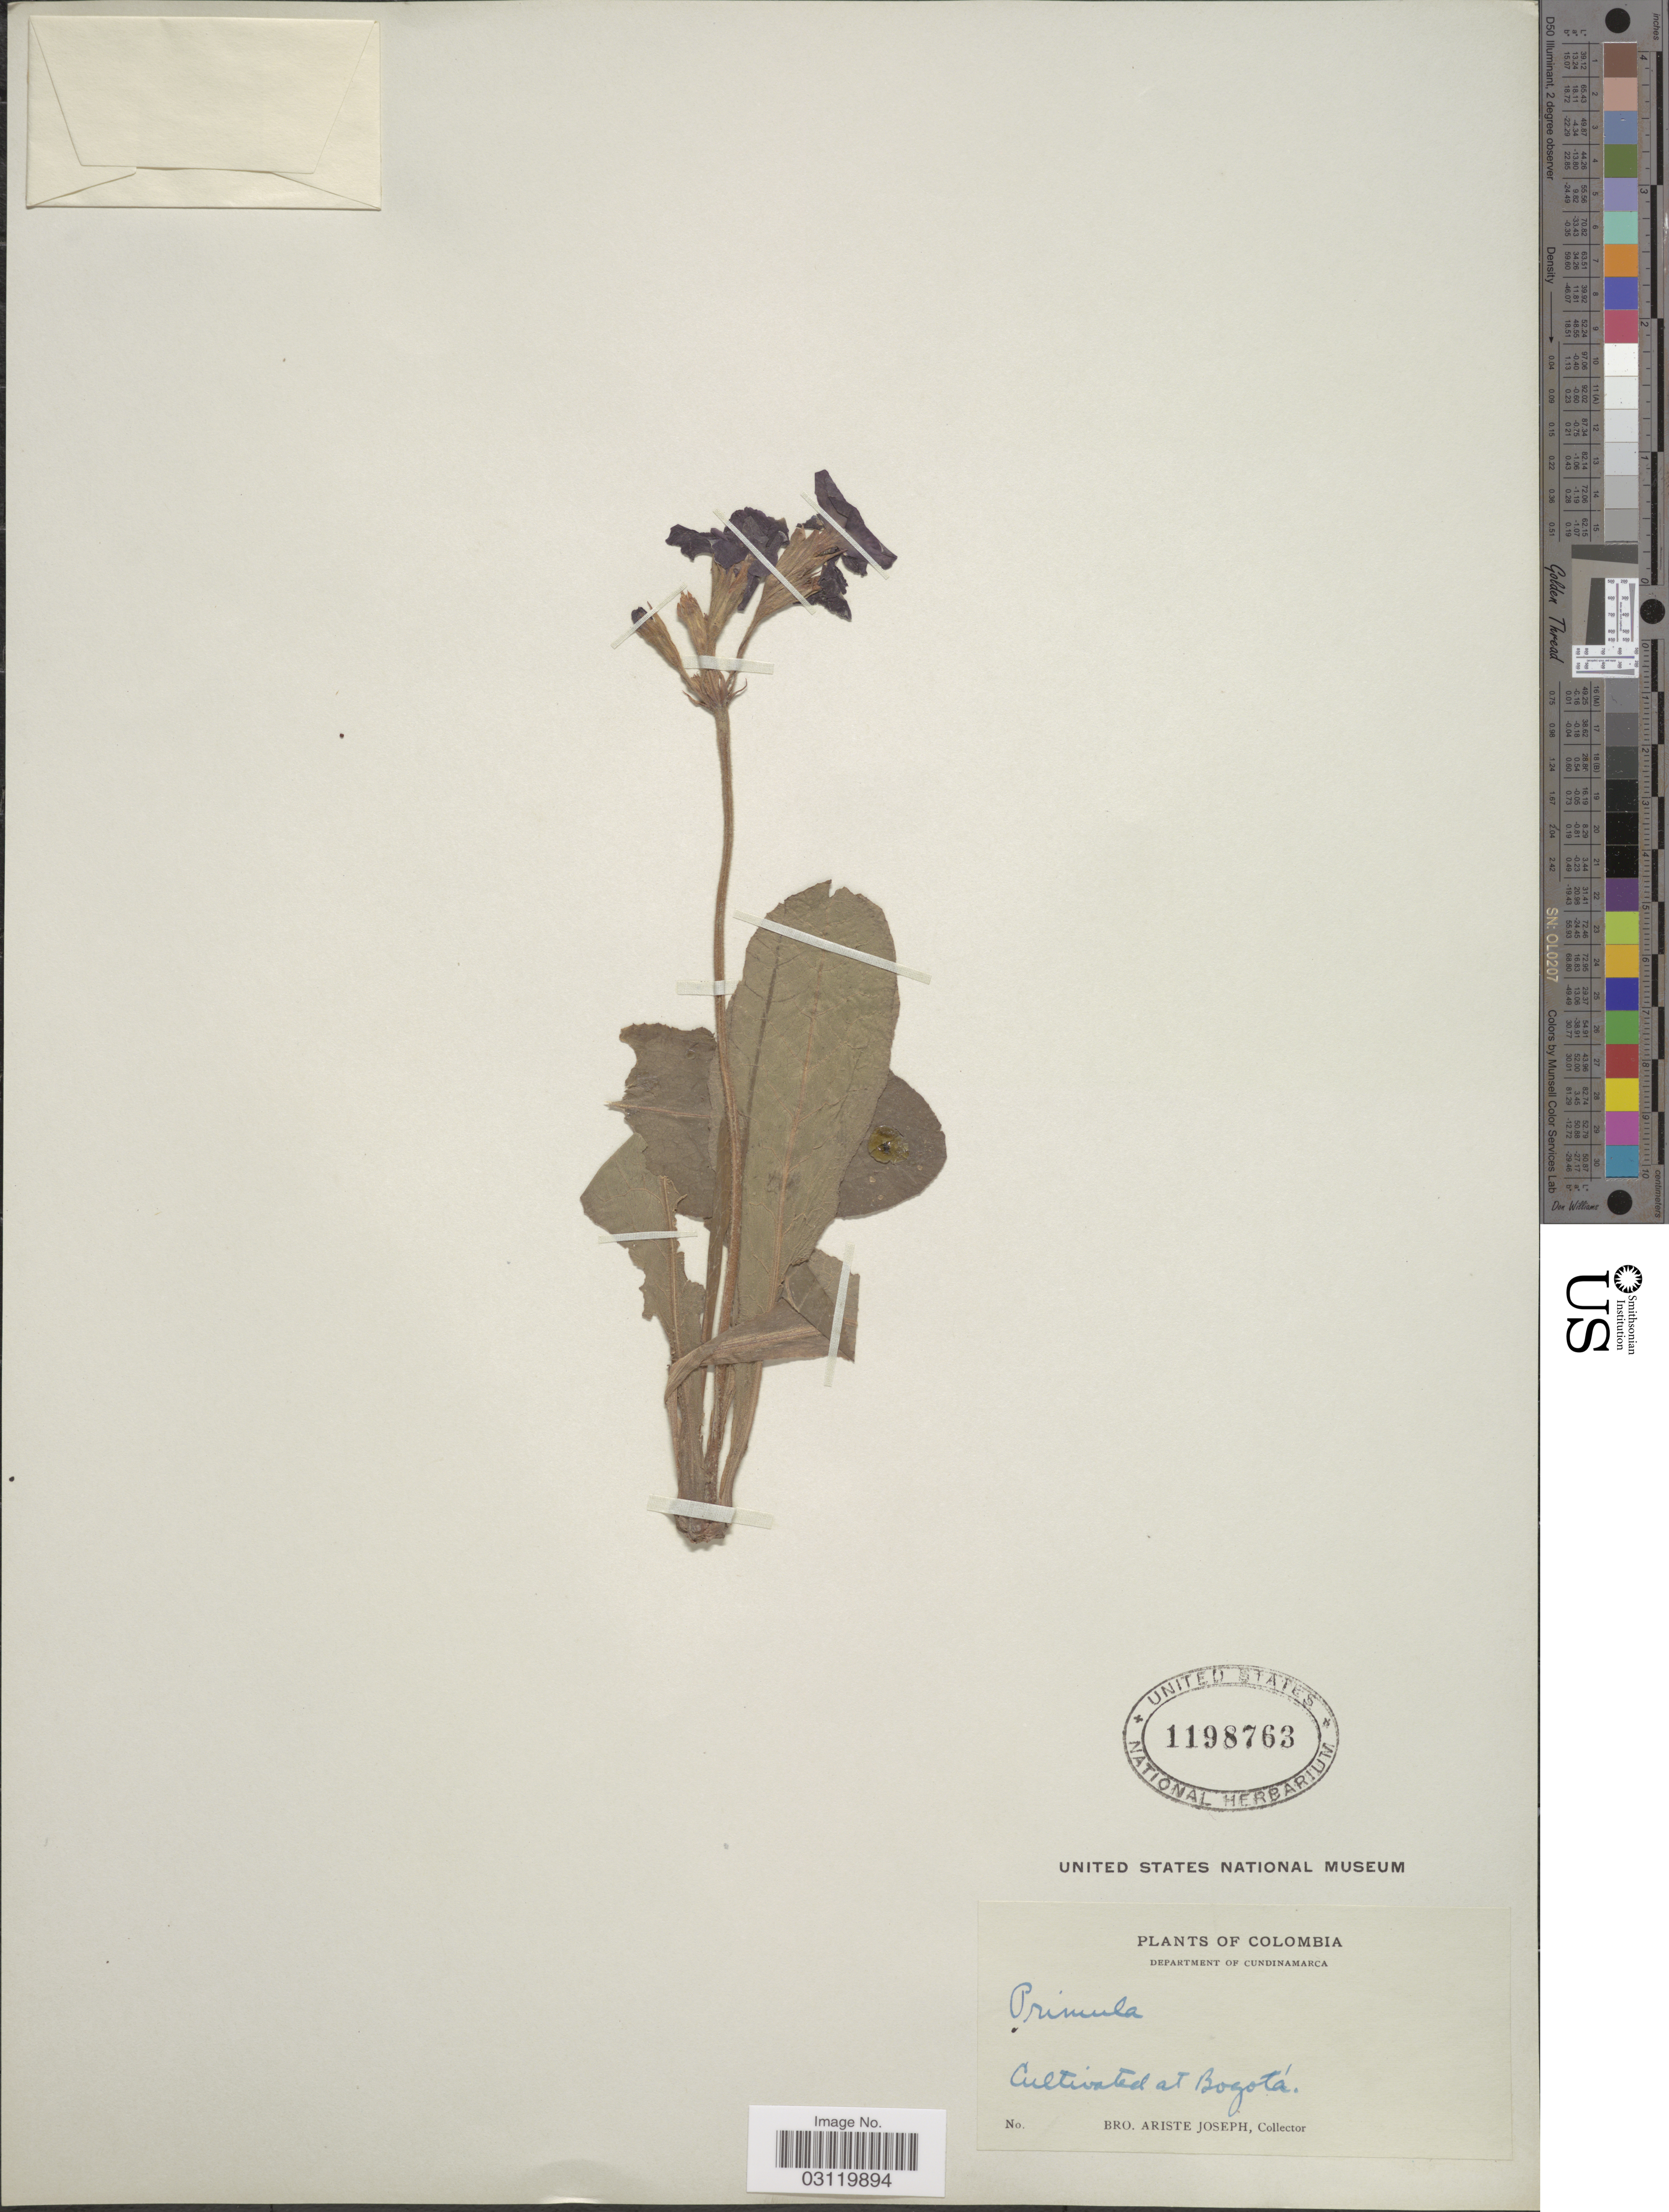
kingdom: Plantae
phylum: Tracheophyta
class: Magnoliopsida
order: Ericales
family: Primulaceae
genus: Primula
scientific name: Primula sp.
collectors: Bro. Ariste-Joseph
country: Colombia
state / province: Cundinamarca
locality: Department of Cundinamarca, at Bogotá.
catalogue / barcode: US 1198763